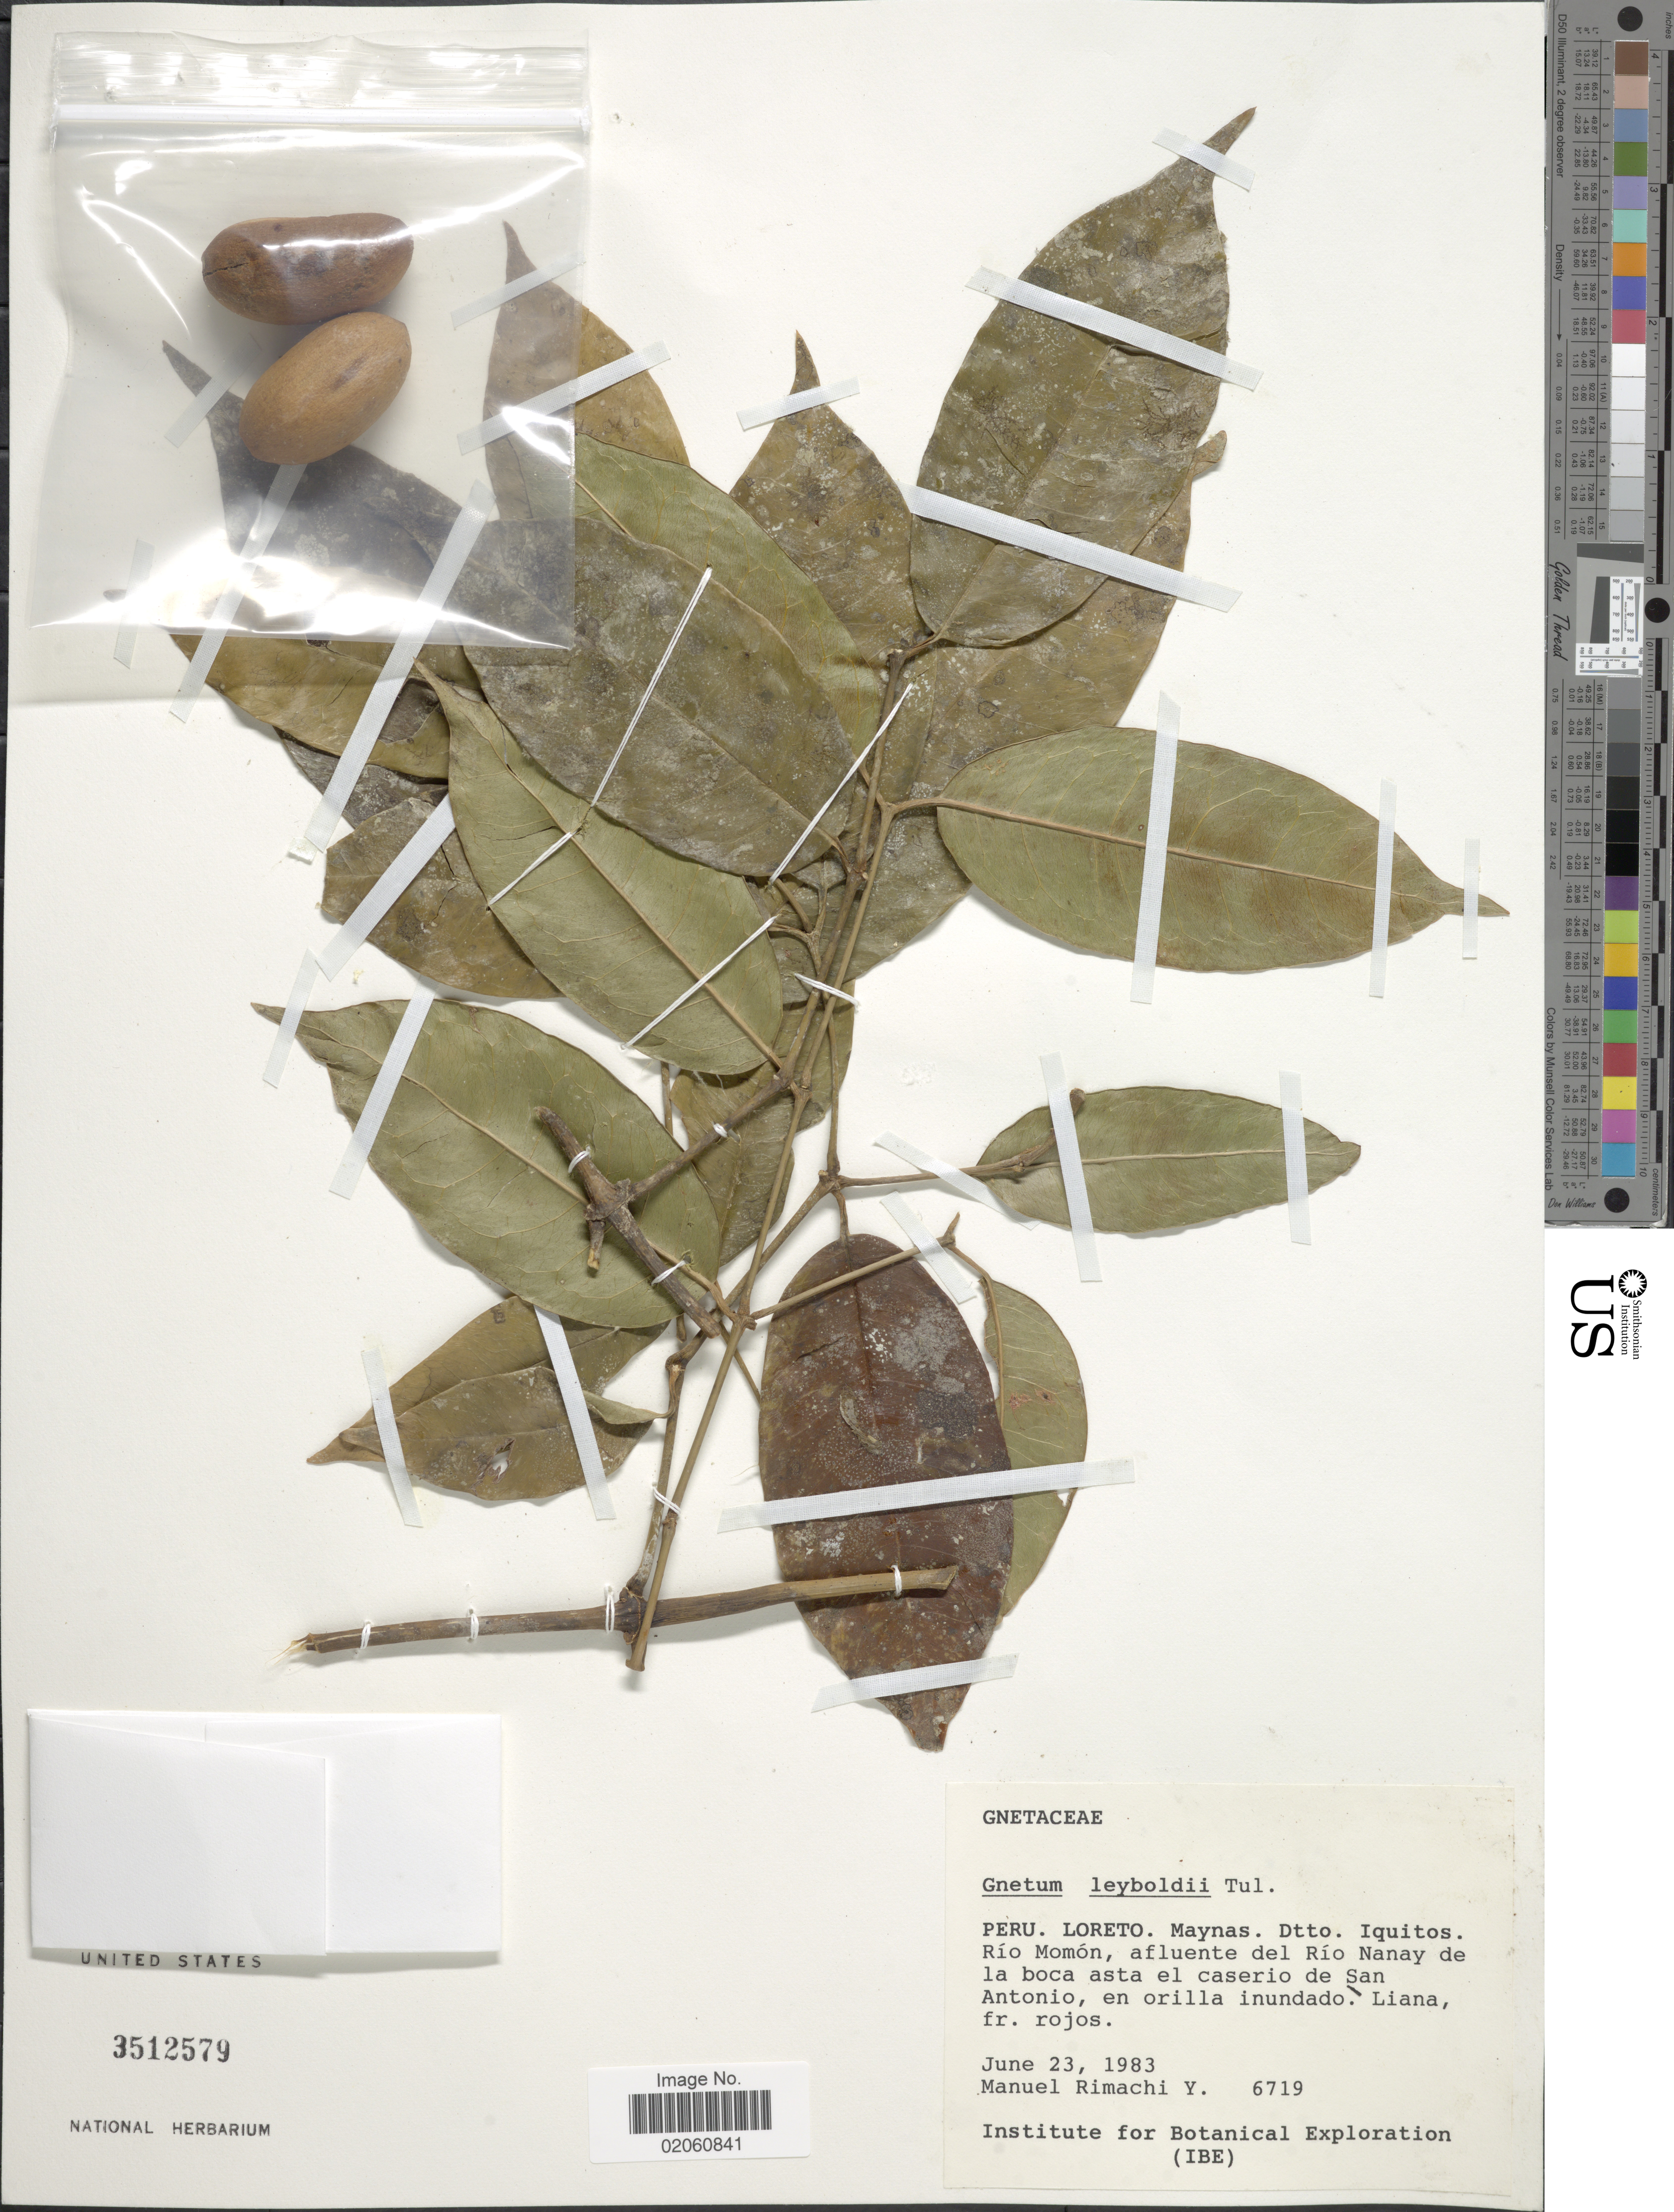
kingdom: Plantae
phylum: Tracheophyta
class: Gnetopsida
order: Gnetales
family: Gnetaceae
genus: Gnetum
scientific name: Gnetum leyboldii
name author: Tul.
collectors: M. Rimachi Y.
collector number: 6719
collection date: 1983-06-23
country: Peru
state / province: Loreto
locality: Maynas. Dtto Iquitos Río Momón, afluente del Río Nanay de la Boca asta el caserio de San Antonio, en orilla inundado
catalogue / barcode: US 3512579